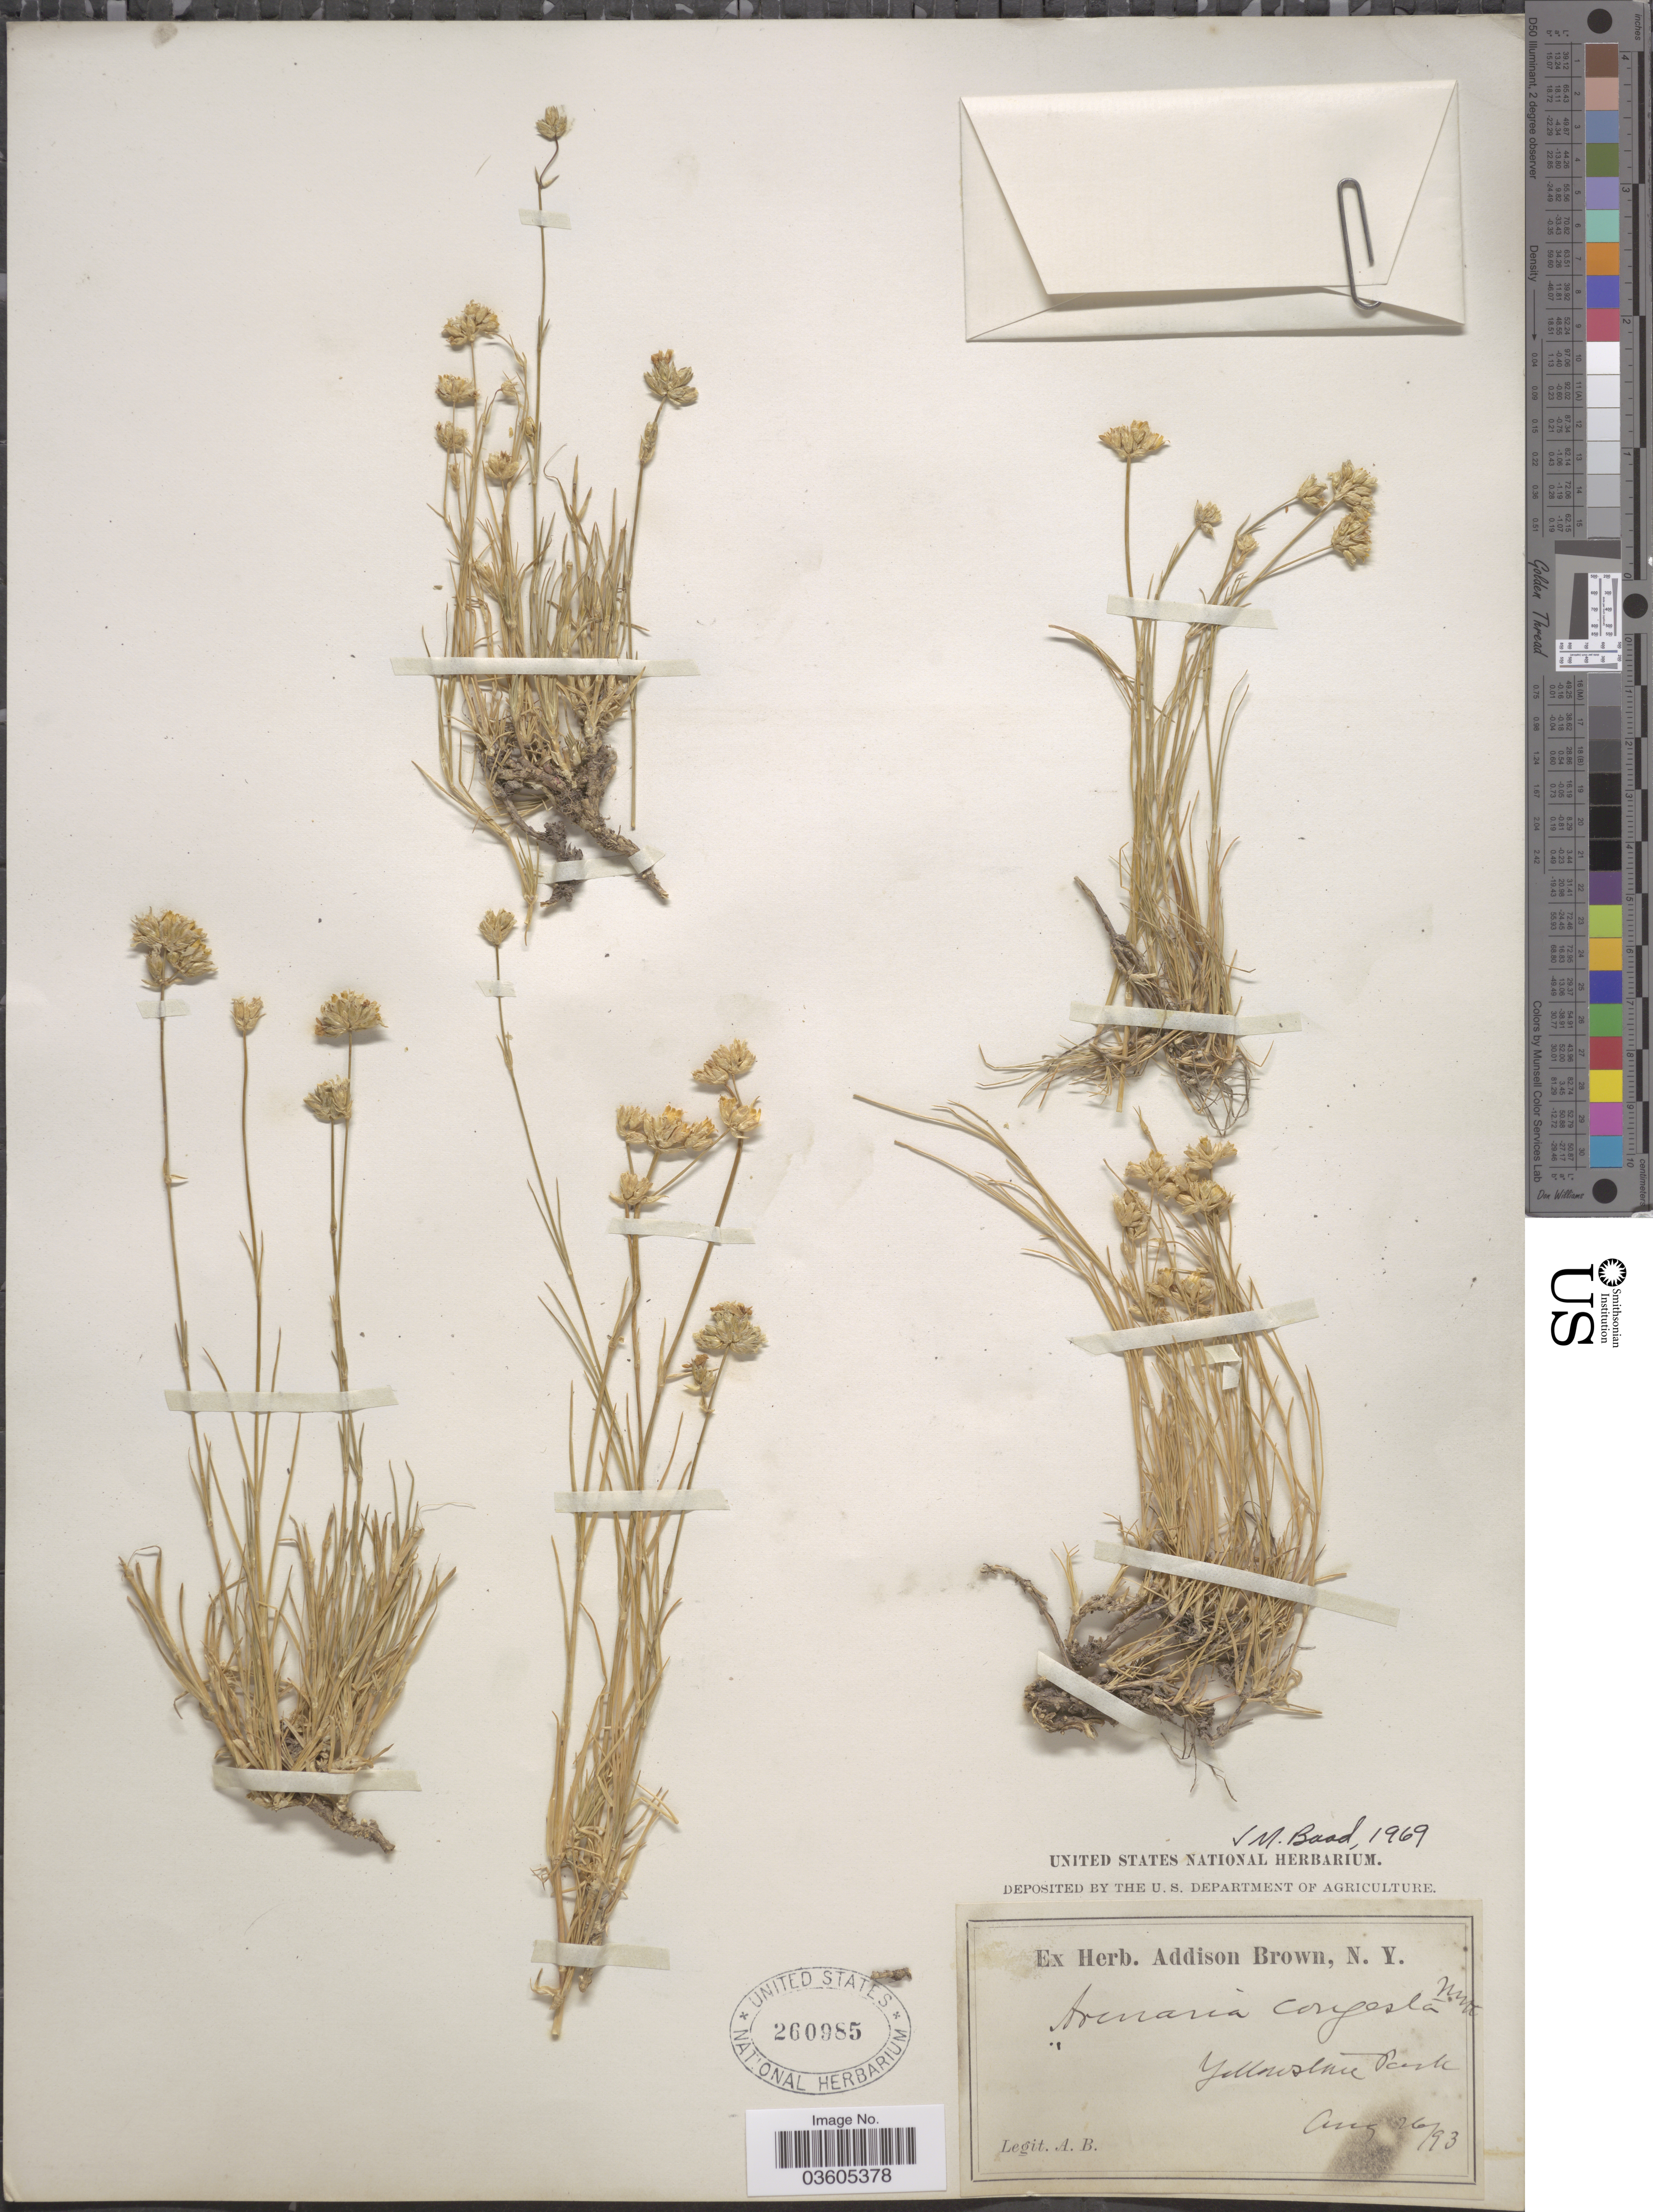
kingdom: Plantae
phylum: Tracheophyta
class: Magnoliopsida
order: Caryophyllales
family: Caryophyllaceae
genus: Eremogone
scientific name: Eremogone congesta var. congesta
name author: (Nutt.) Ikonn.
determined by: Strong, Mark T., (BOT), Smithsonian Institution - National Museum of Natural History (UNITED STATES)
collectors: A. Brown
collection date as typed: Transcribed d/m/y: 26/8/93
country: United States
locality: Yellowstone Park.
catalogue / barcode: US 260985